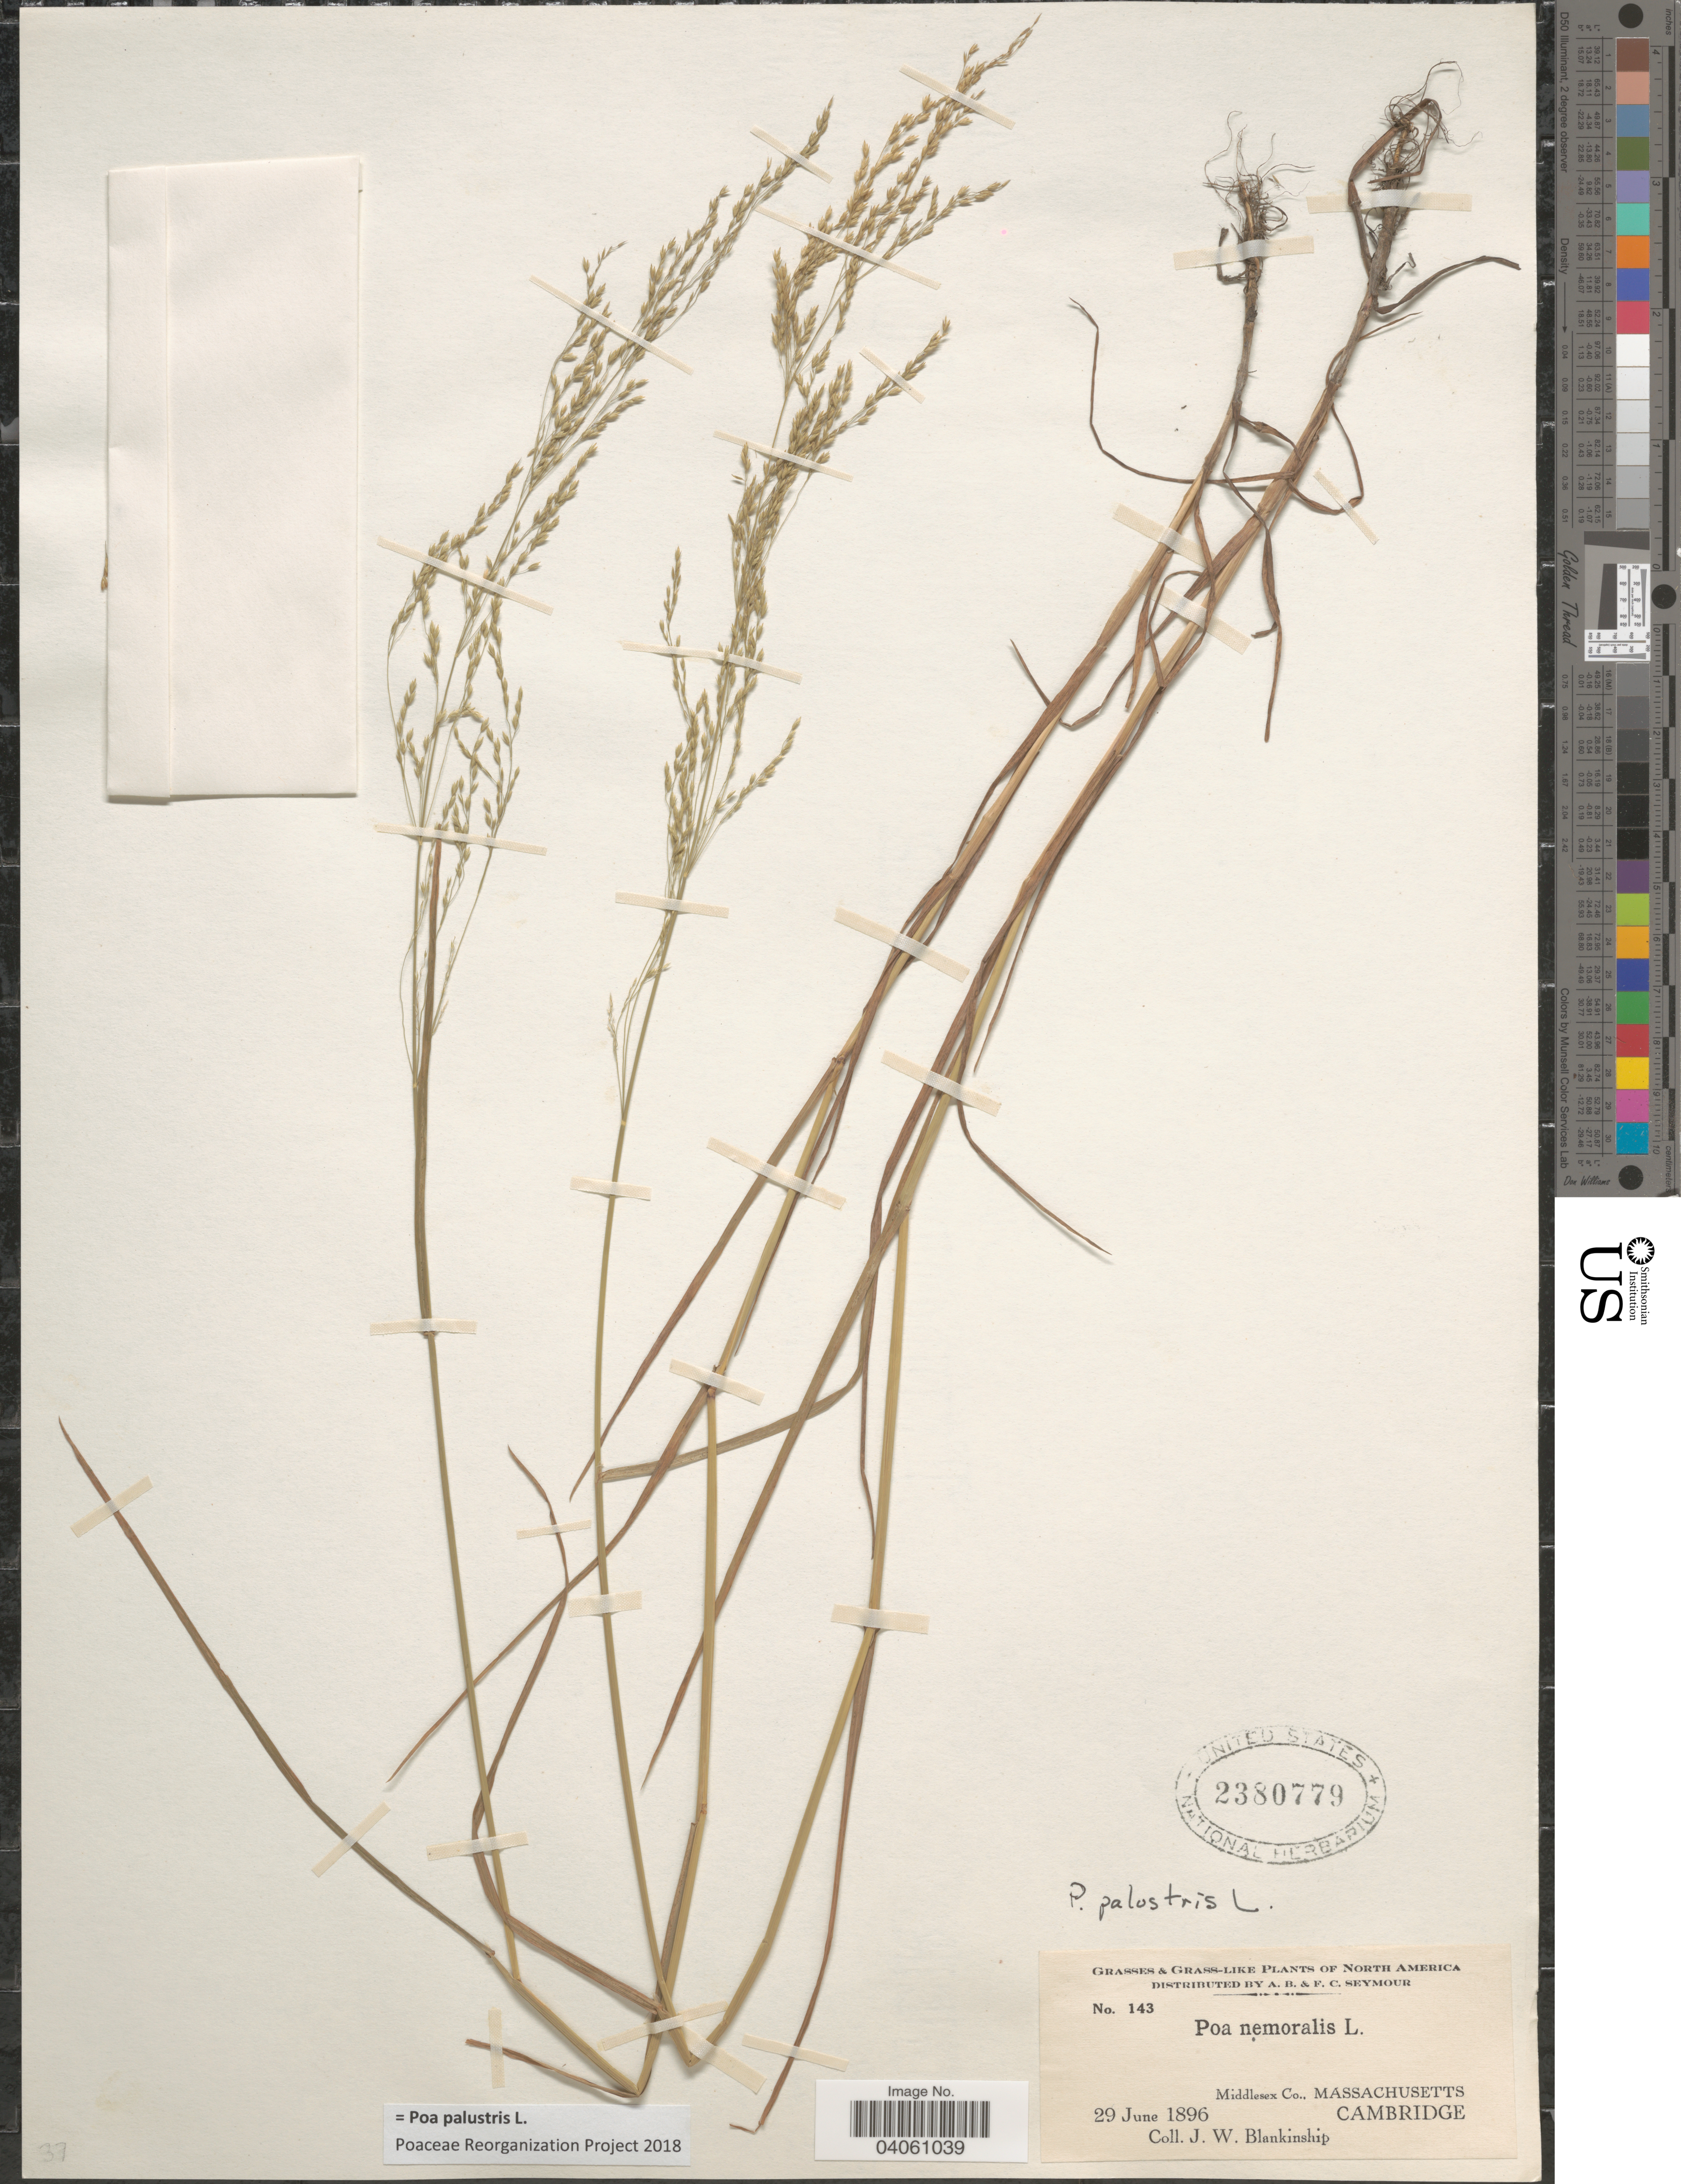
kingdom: Plantae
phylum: Tracheophyta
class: Liliopsida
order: Poales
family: Poaceae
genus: Poa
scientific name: Poa palustris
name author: L.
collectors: J. W. Blankinship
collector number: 143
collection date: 1896-06-29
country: United States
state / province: Massachusetts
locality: Middlesex Co., Massaschusetts Cambridge.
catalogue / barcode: US 2380779